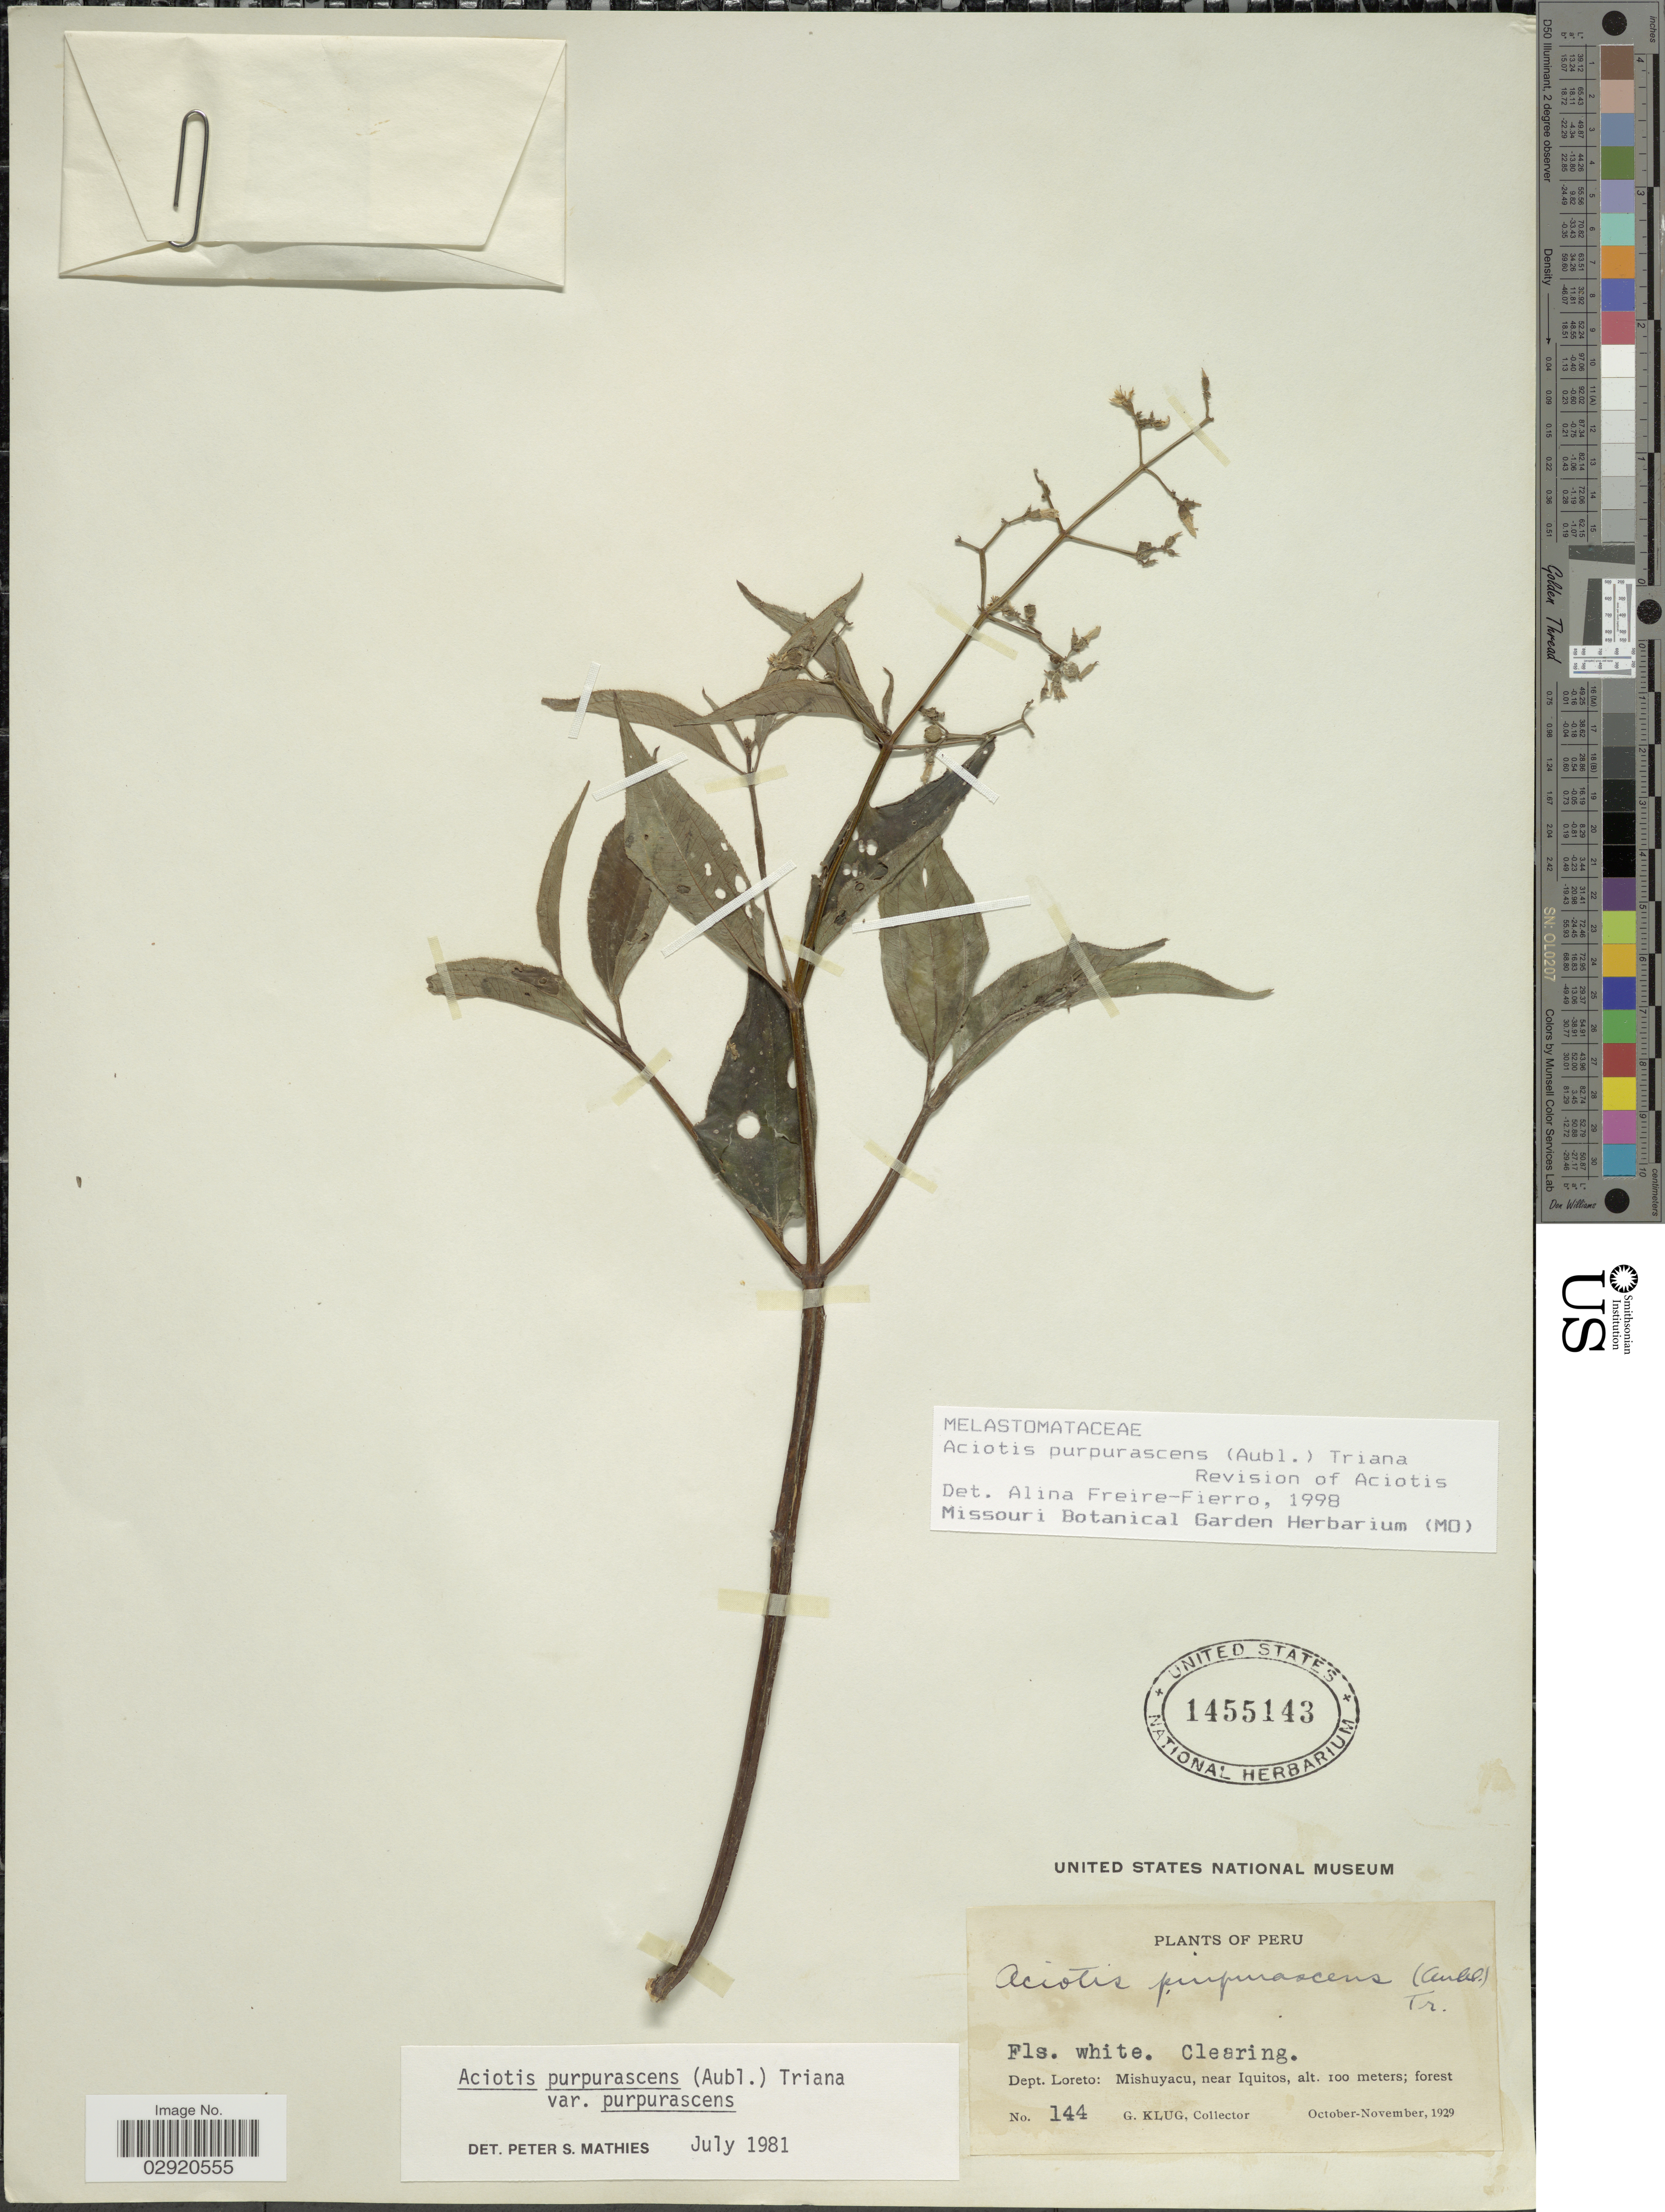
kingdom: Plantae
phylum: Tracheophyta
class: Magnoliopsida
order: Myrtales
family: Melastomataceae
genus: Aciotis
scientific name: Aciotis purpurascens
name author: (Aubl.) Triana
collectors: G. Klug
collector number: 144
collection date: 1929-10/1929-11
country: Peru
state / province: Loreto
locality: Dept. Loreto: Mishuyacu, near Iquitos.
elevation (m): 100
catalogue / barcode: US 1455143